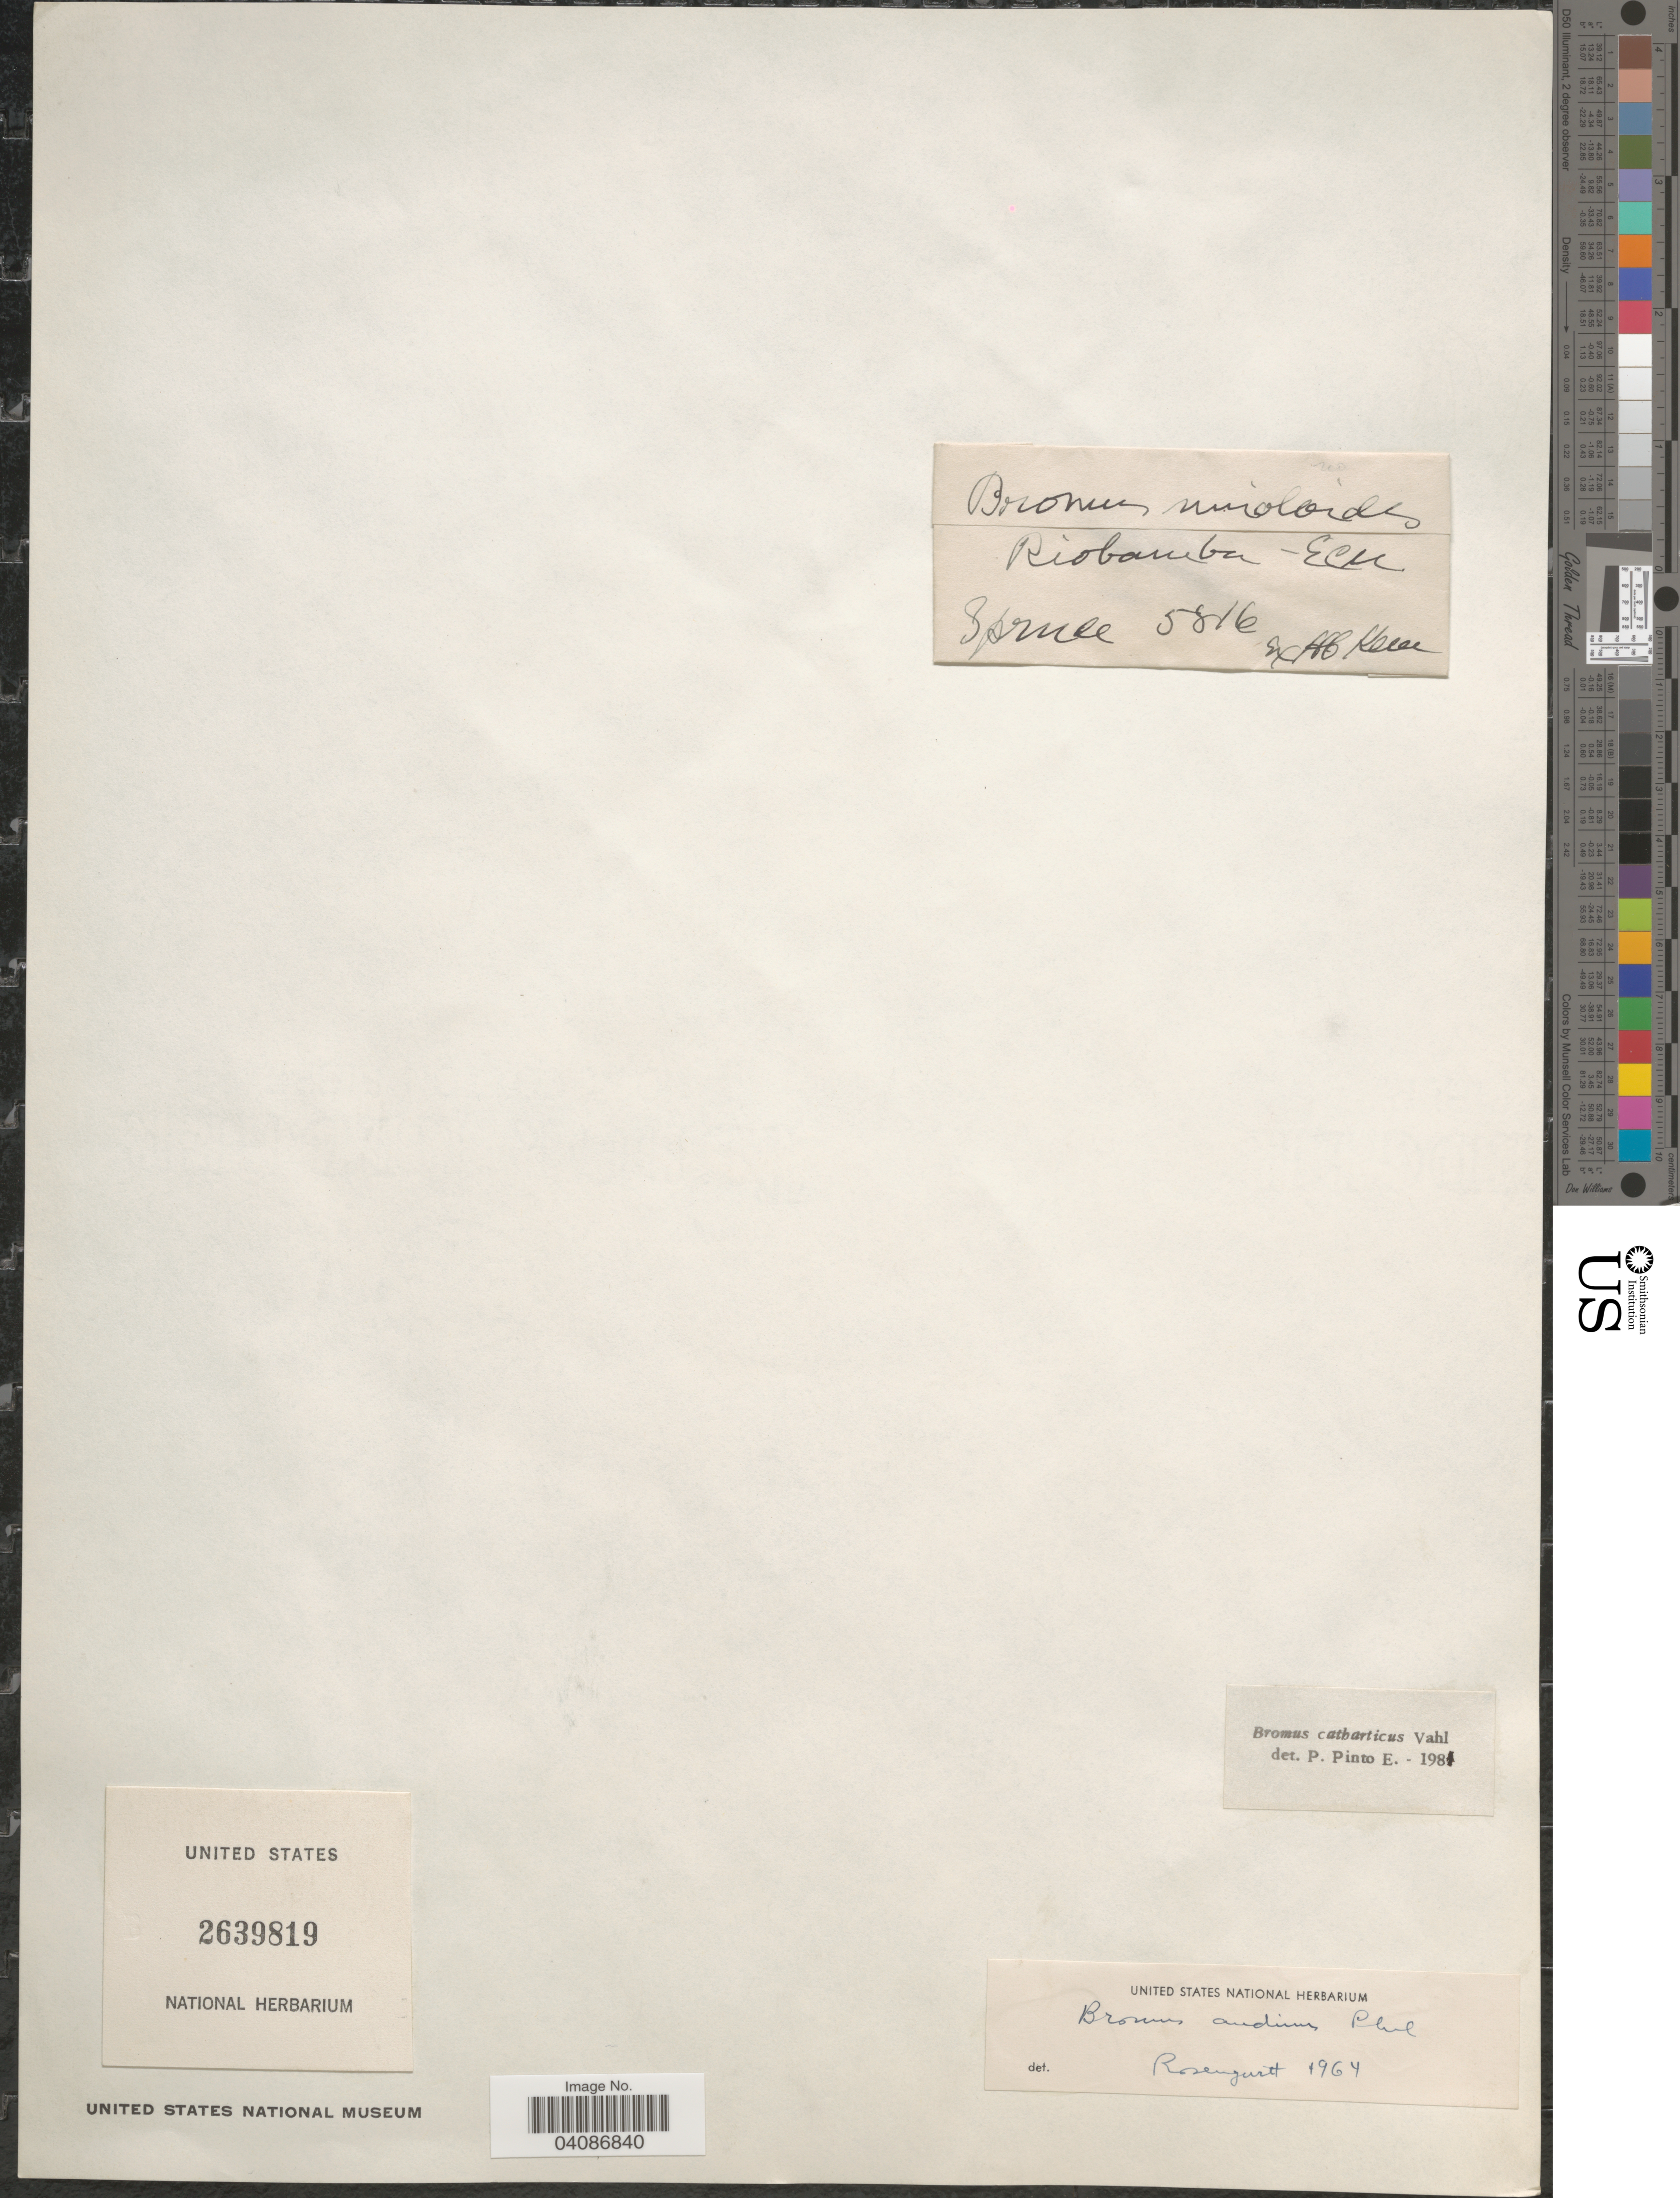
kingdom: Plantae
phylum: Tracheophyta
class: Liliopsida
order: Poales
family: Poaceae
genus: Bromus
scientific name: Bromus catharticus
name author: Vahl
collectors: -. Spruce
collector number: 5816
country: Ecuador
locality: Riobamba.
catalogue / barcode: US 2639819